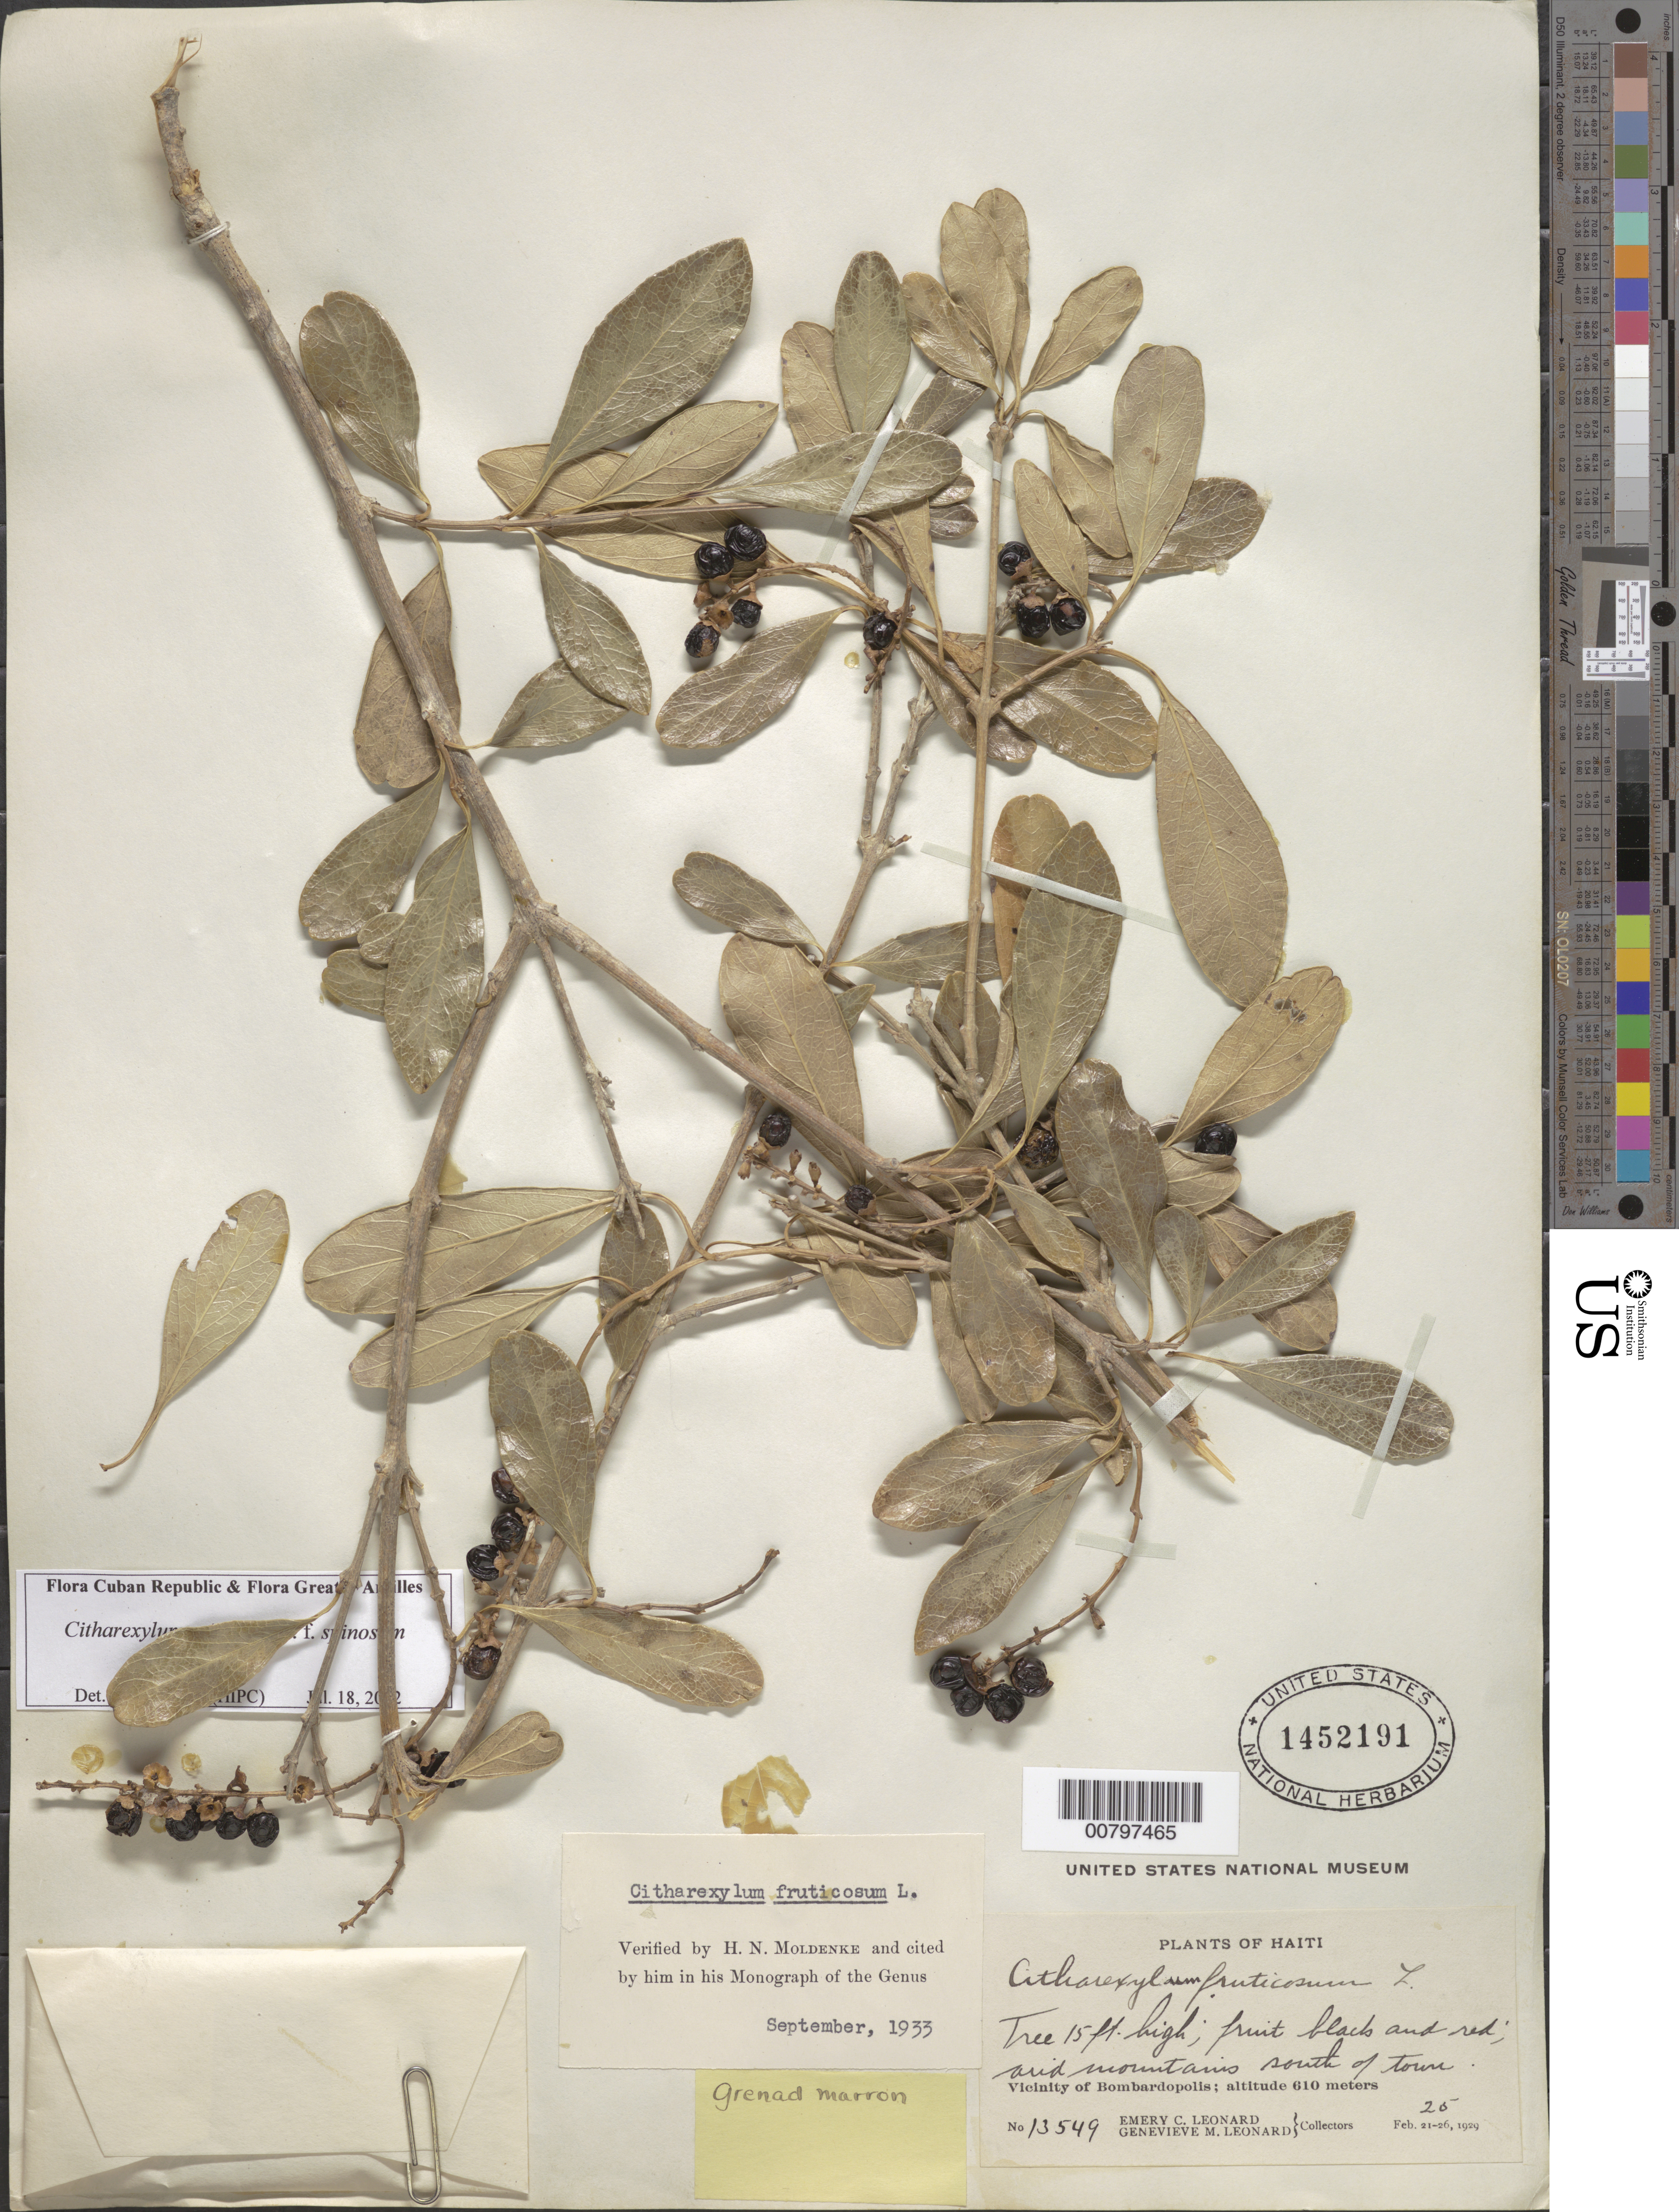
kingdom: Plantae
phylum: Tracheophyta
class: Magnoliopsida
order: Lamiales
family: Verbenaceae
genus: Citharexylum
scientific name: Citharexylum spinosum f. spinosum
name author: L.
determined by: Méndez, Isidro E., (HIPC)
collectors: E. C. Leonard & G. M. Leonard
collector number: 13549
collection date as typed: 25 Feb 1929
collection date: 1929-02-25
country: Haiti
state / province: Nord-Ouest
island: Hispaniola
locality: Vicinity of Bombardopolis, arid mountains S of town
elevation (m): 610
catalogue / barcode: US 1452191